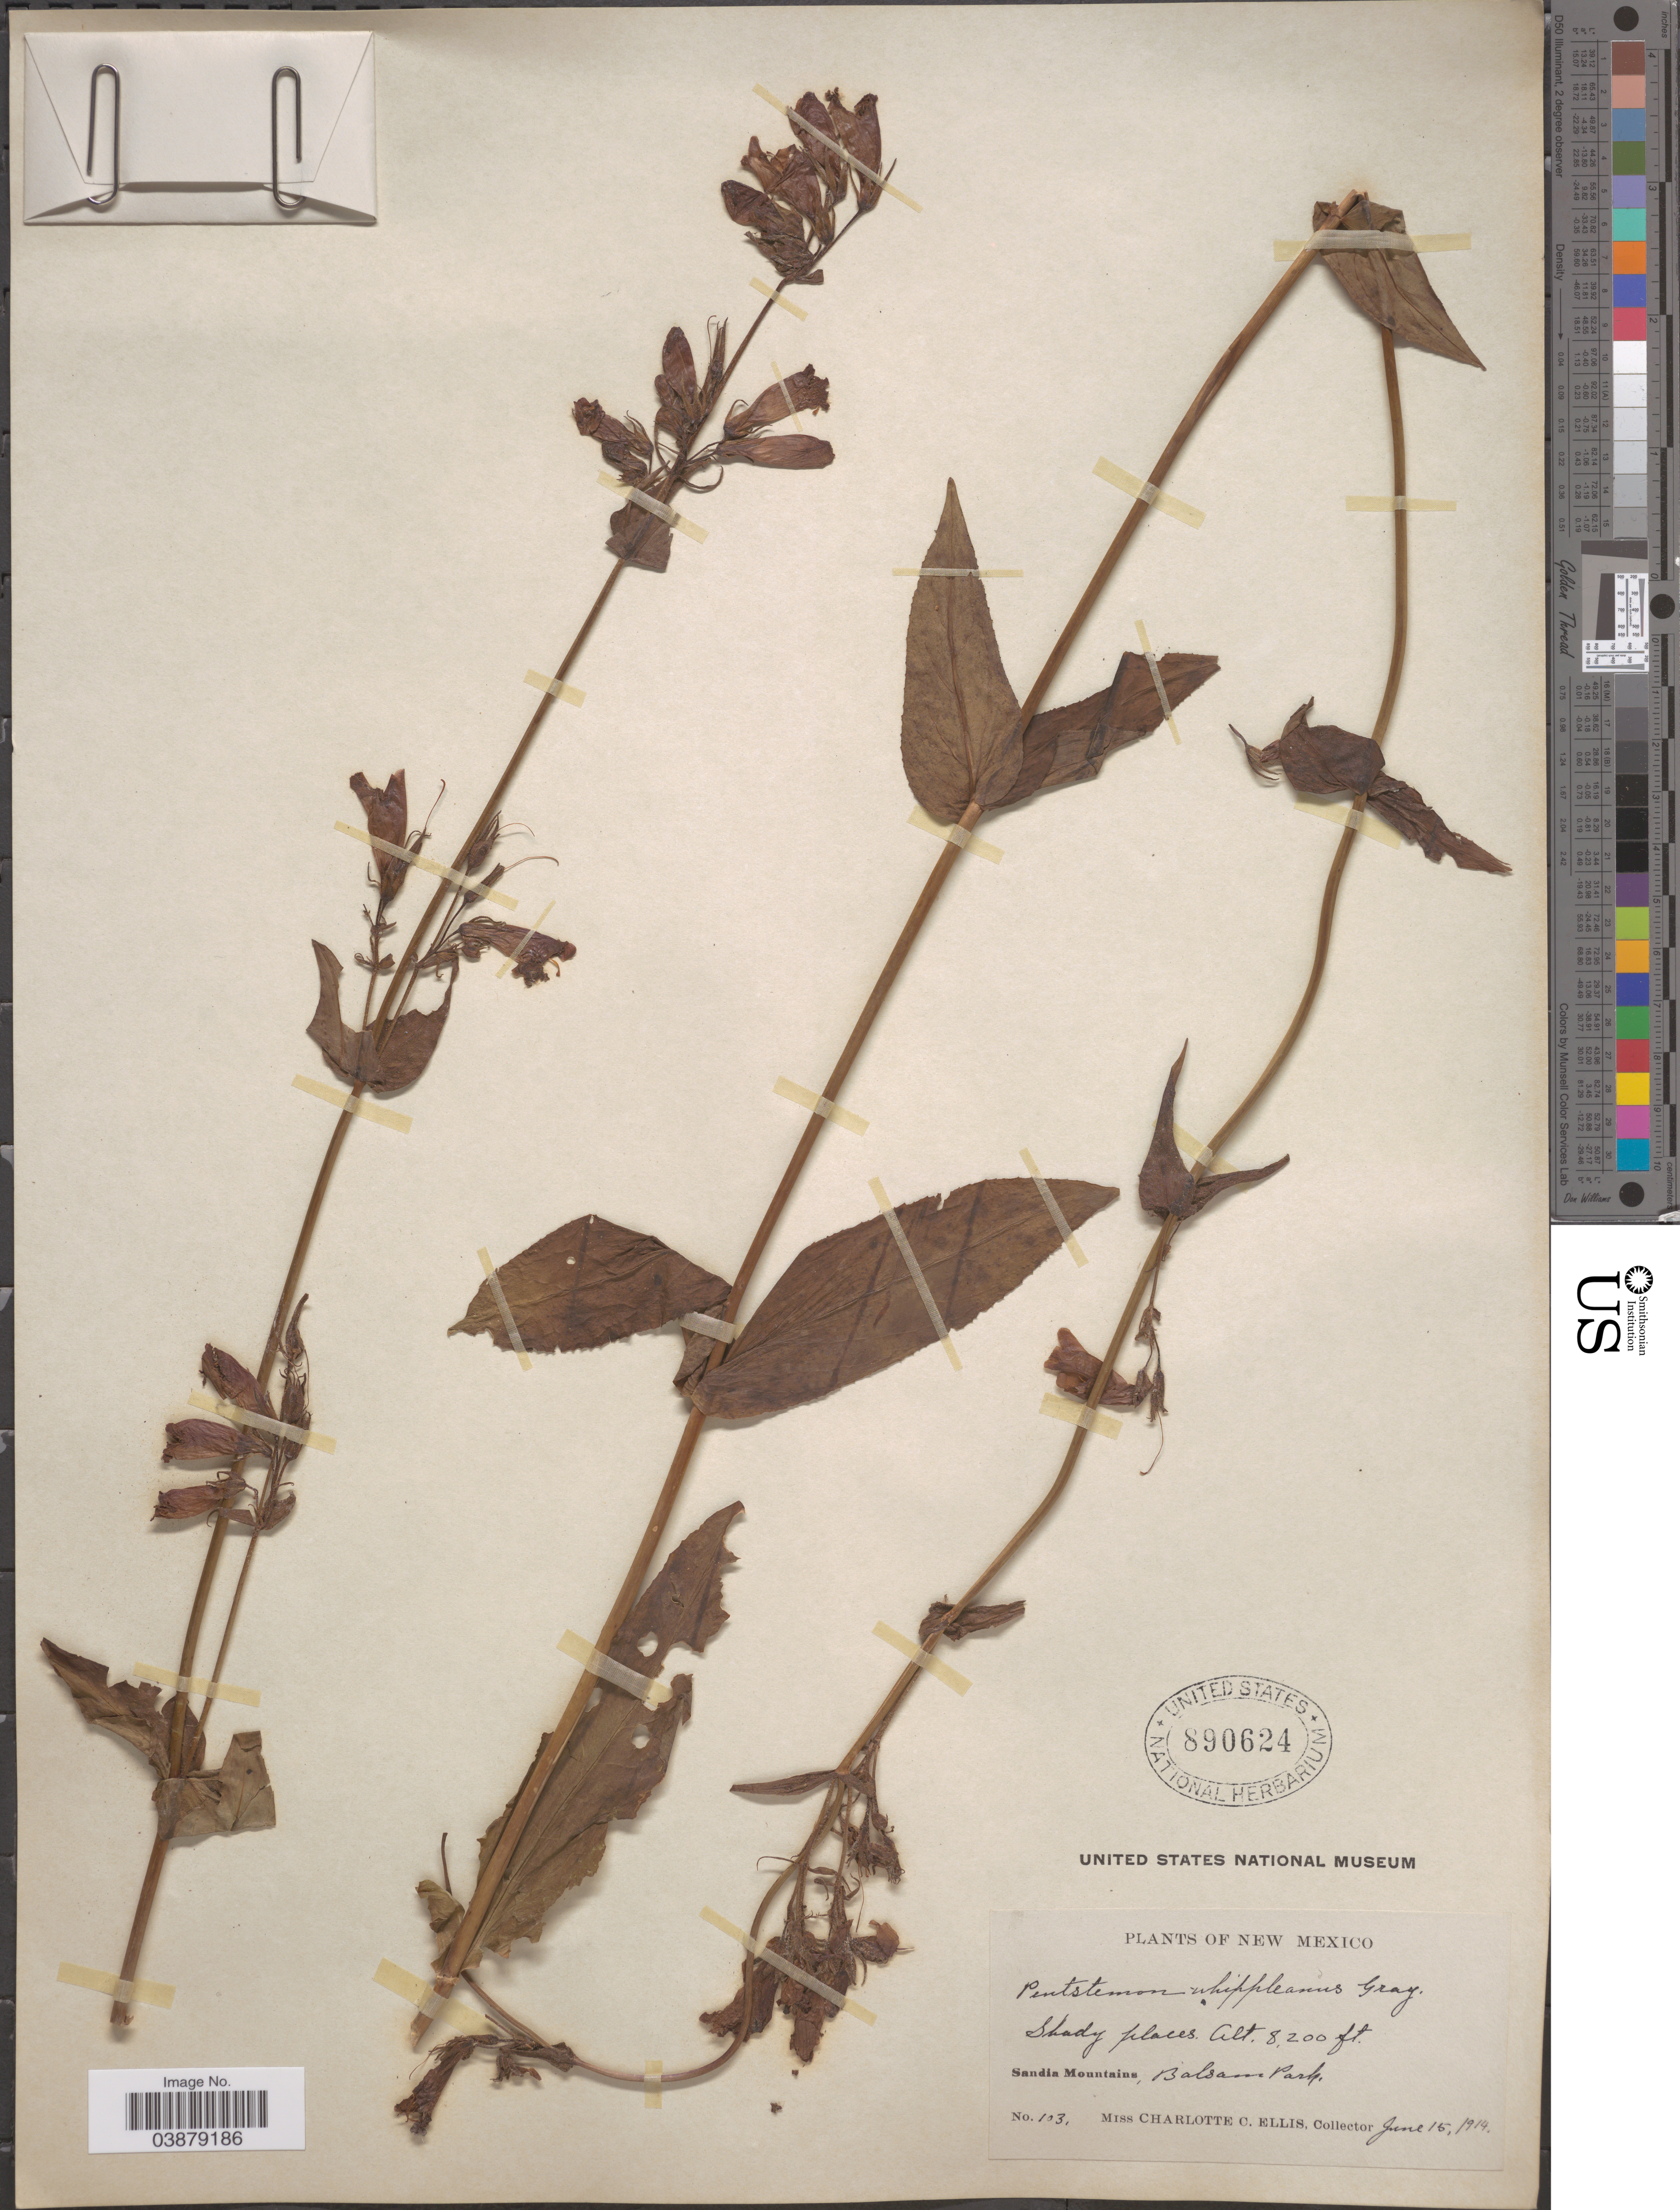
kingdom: Plantae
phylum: Tracheophyta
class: Magnoliopsida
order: Lamiales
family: Plantaginaceae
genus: Penstemon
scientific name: Penstemon whippleanus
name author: A. Gray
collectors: C. C. Ellis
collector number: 103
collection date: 1914-06-15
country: United States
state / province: New Mexico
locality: Shady places, Sandia Mountains, Balsam Park.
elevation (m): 2499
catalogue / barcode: US 890624